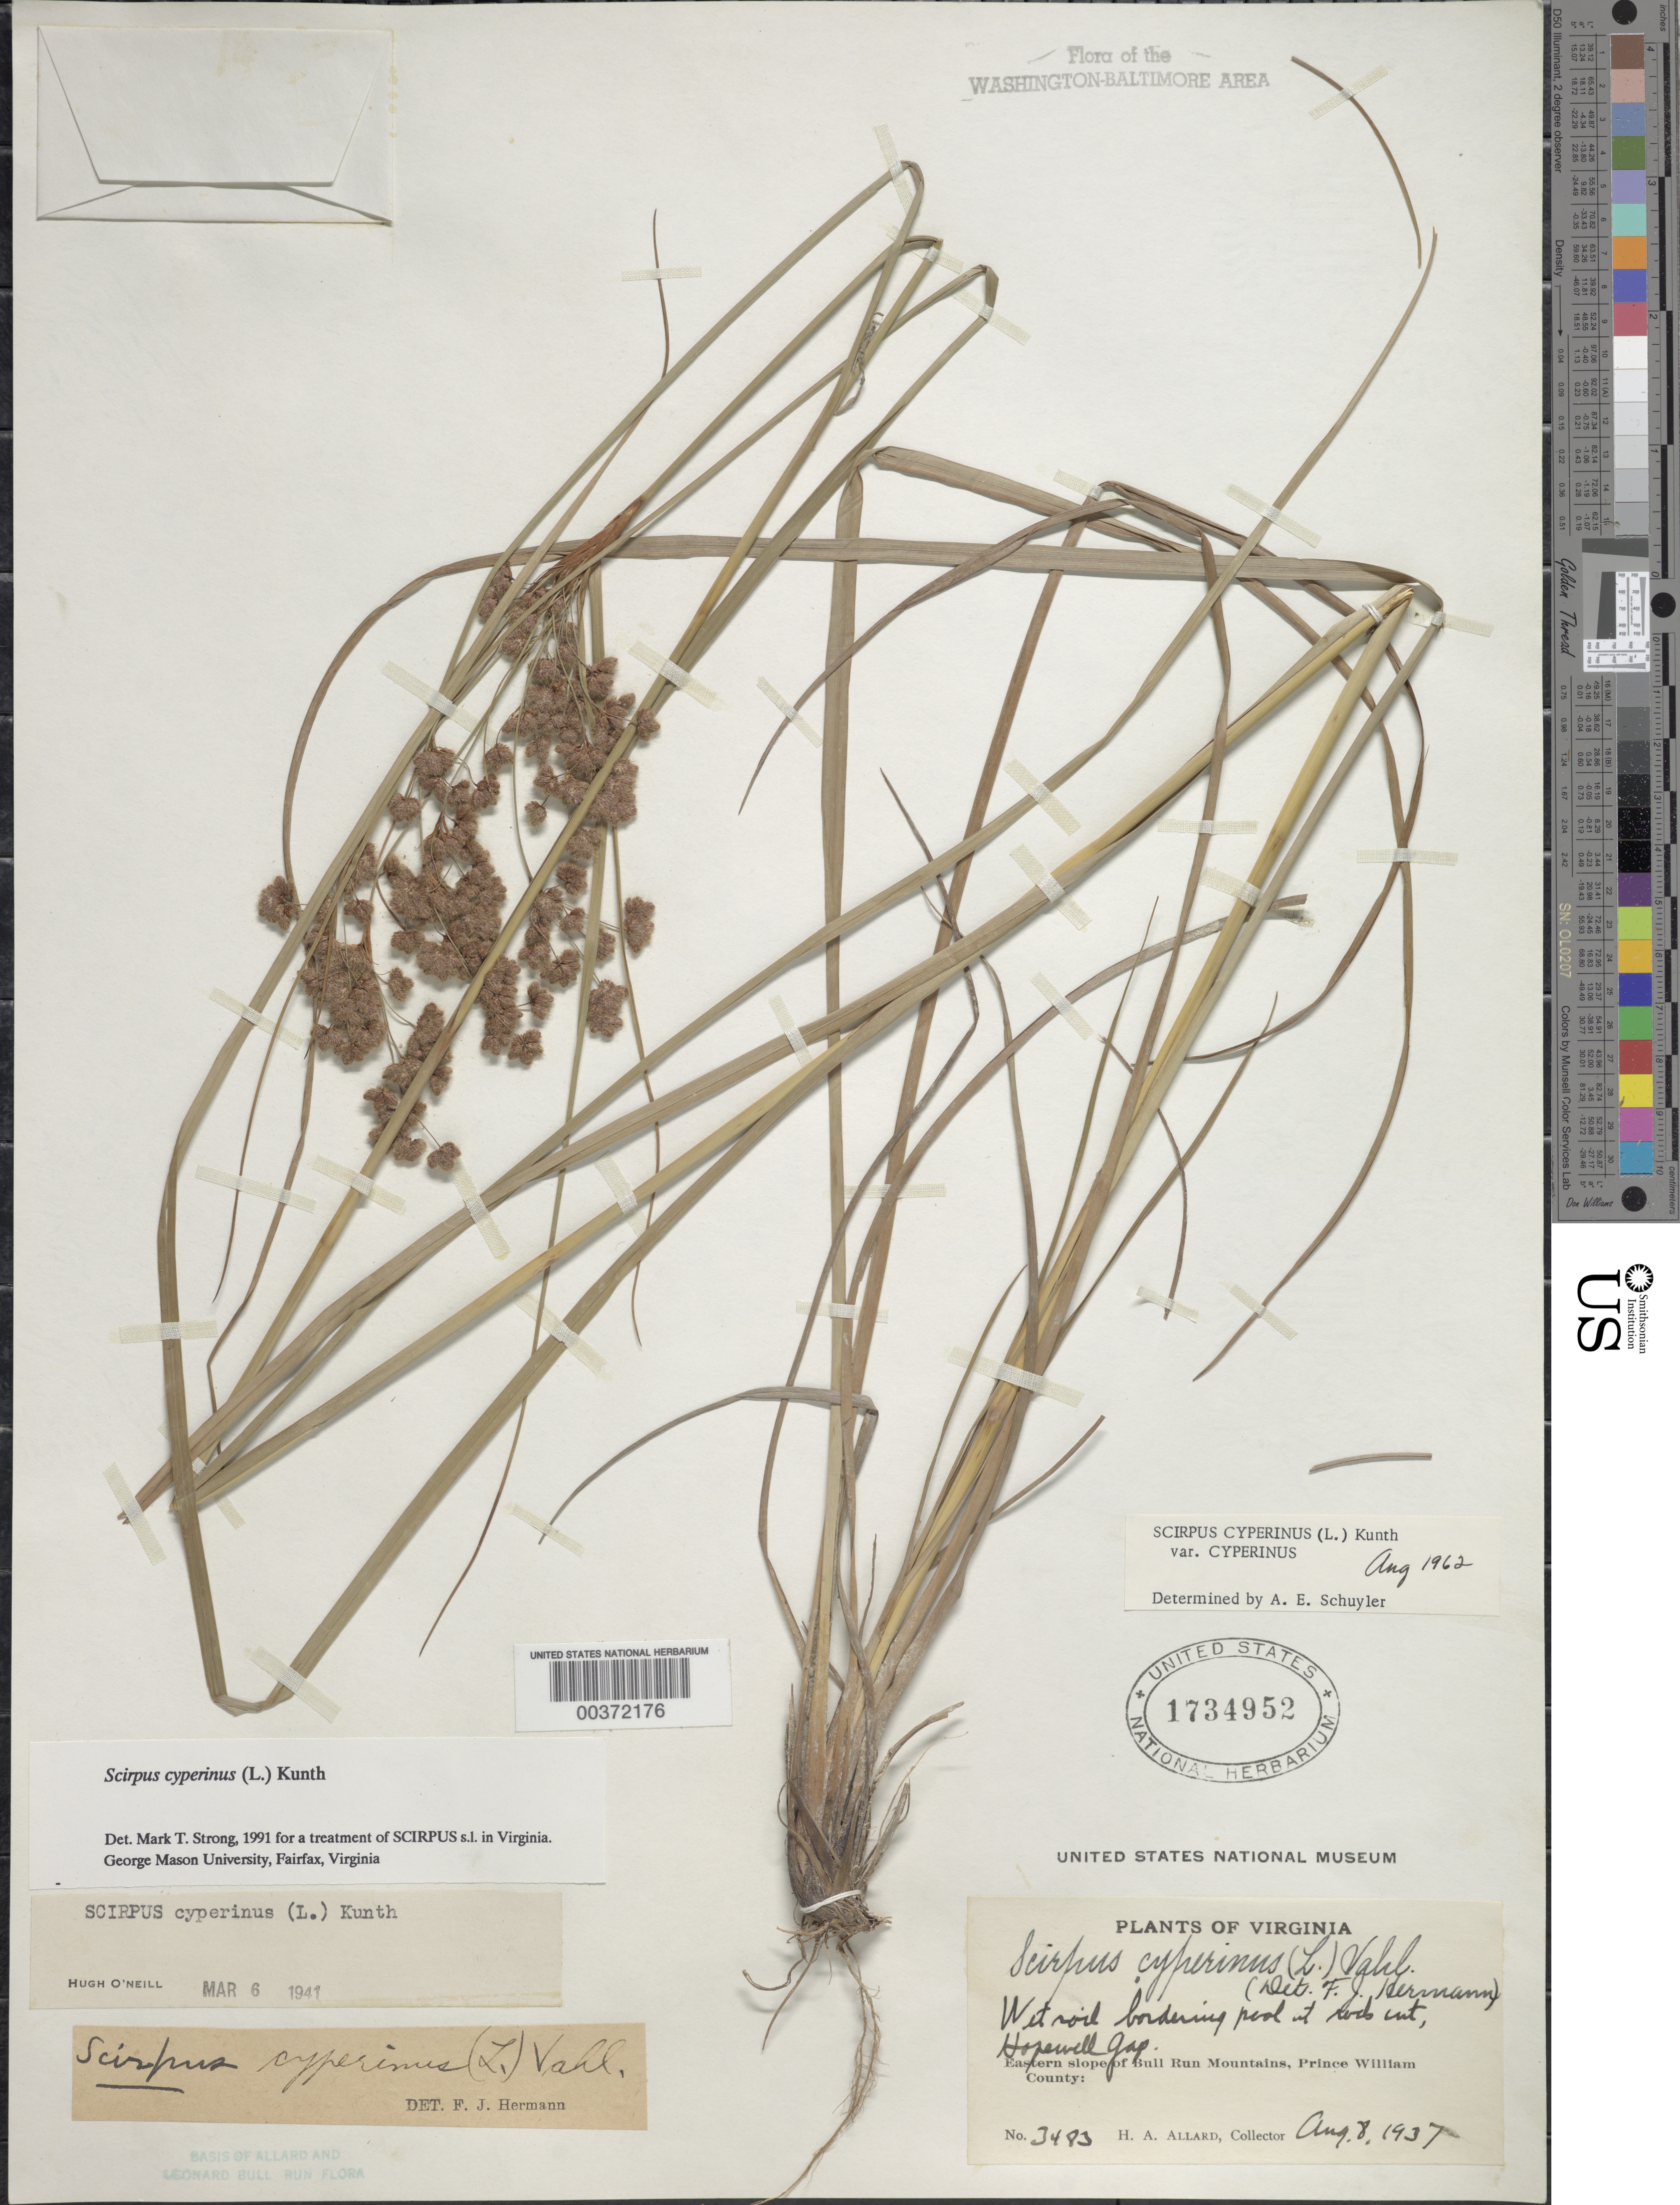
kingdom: Plantae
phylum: Tracheophyta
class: Liliopsida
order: Poales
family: Cyperaceae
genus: Scirpus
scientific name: Scirpus cyperinus (L.) Kunth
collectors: H. A. Allard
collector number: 3483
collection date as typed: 08 Aug 1937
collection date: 1937-08-08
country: United States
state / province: Virginia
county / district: Prince William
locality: Hopewell Gap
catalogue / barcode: US 1734952